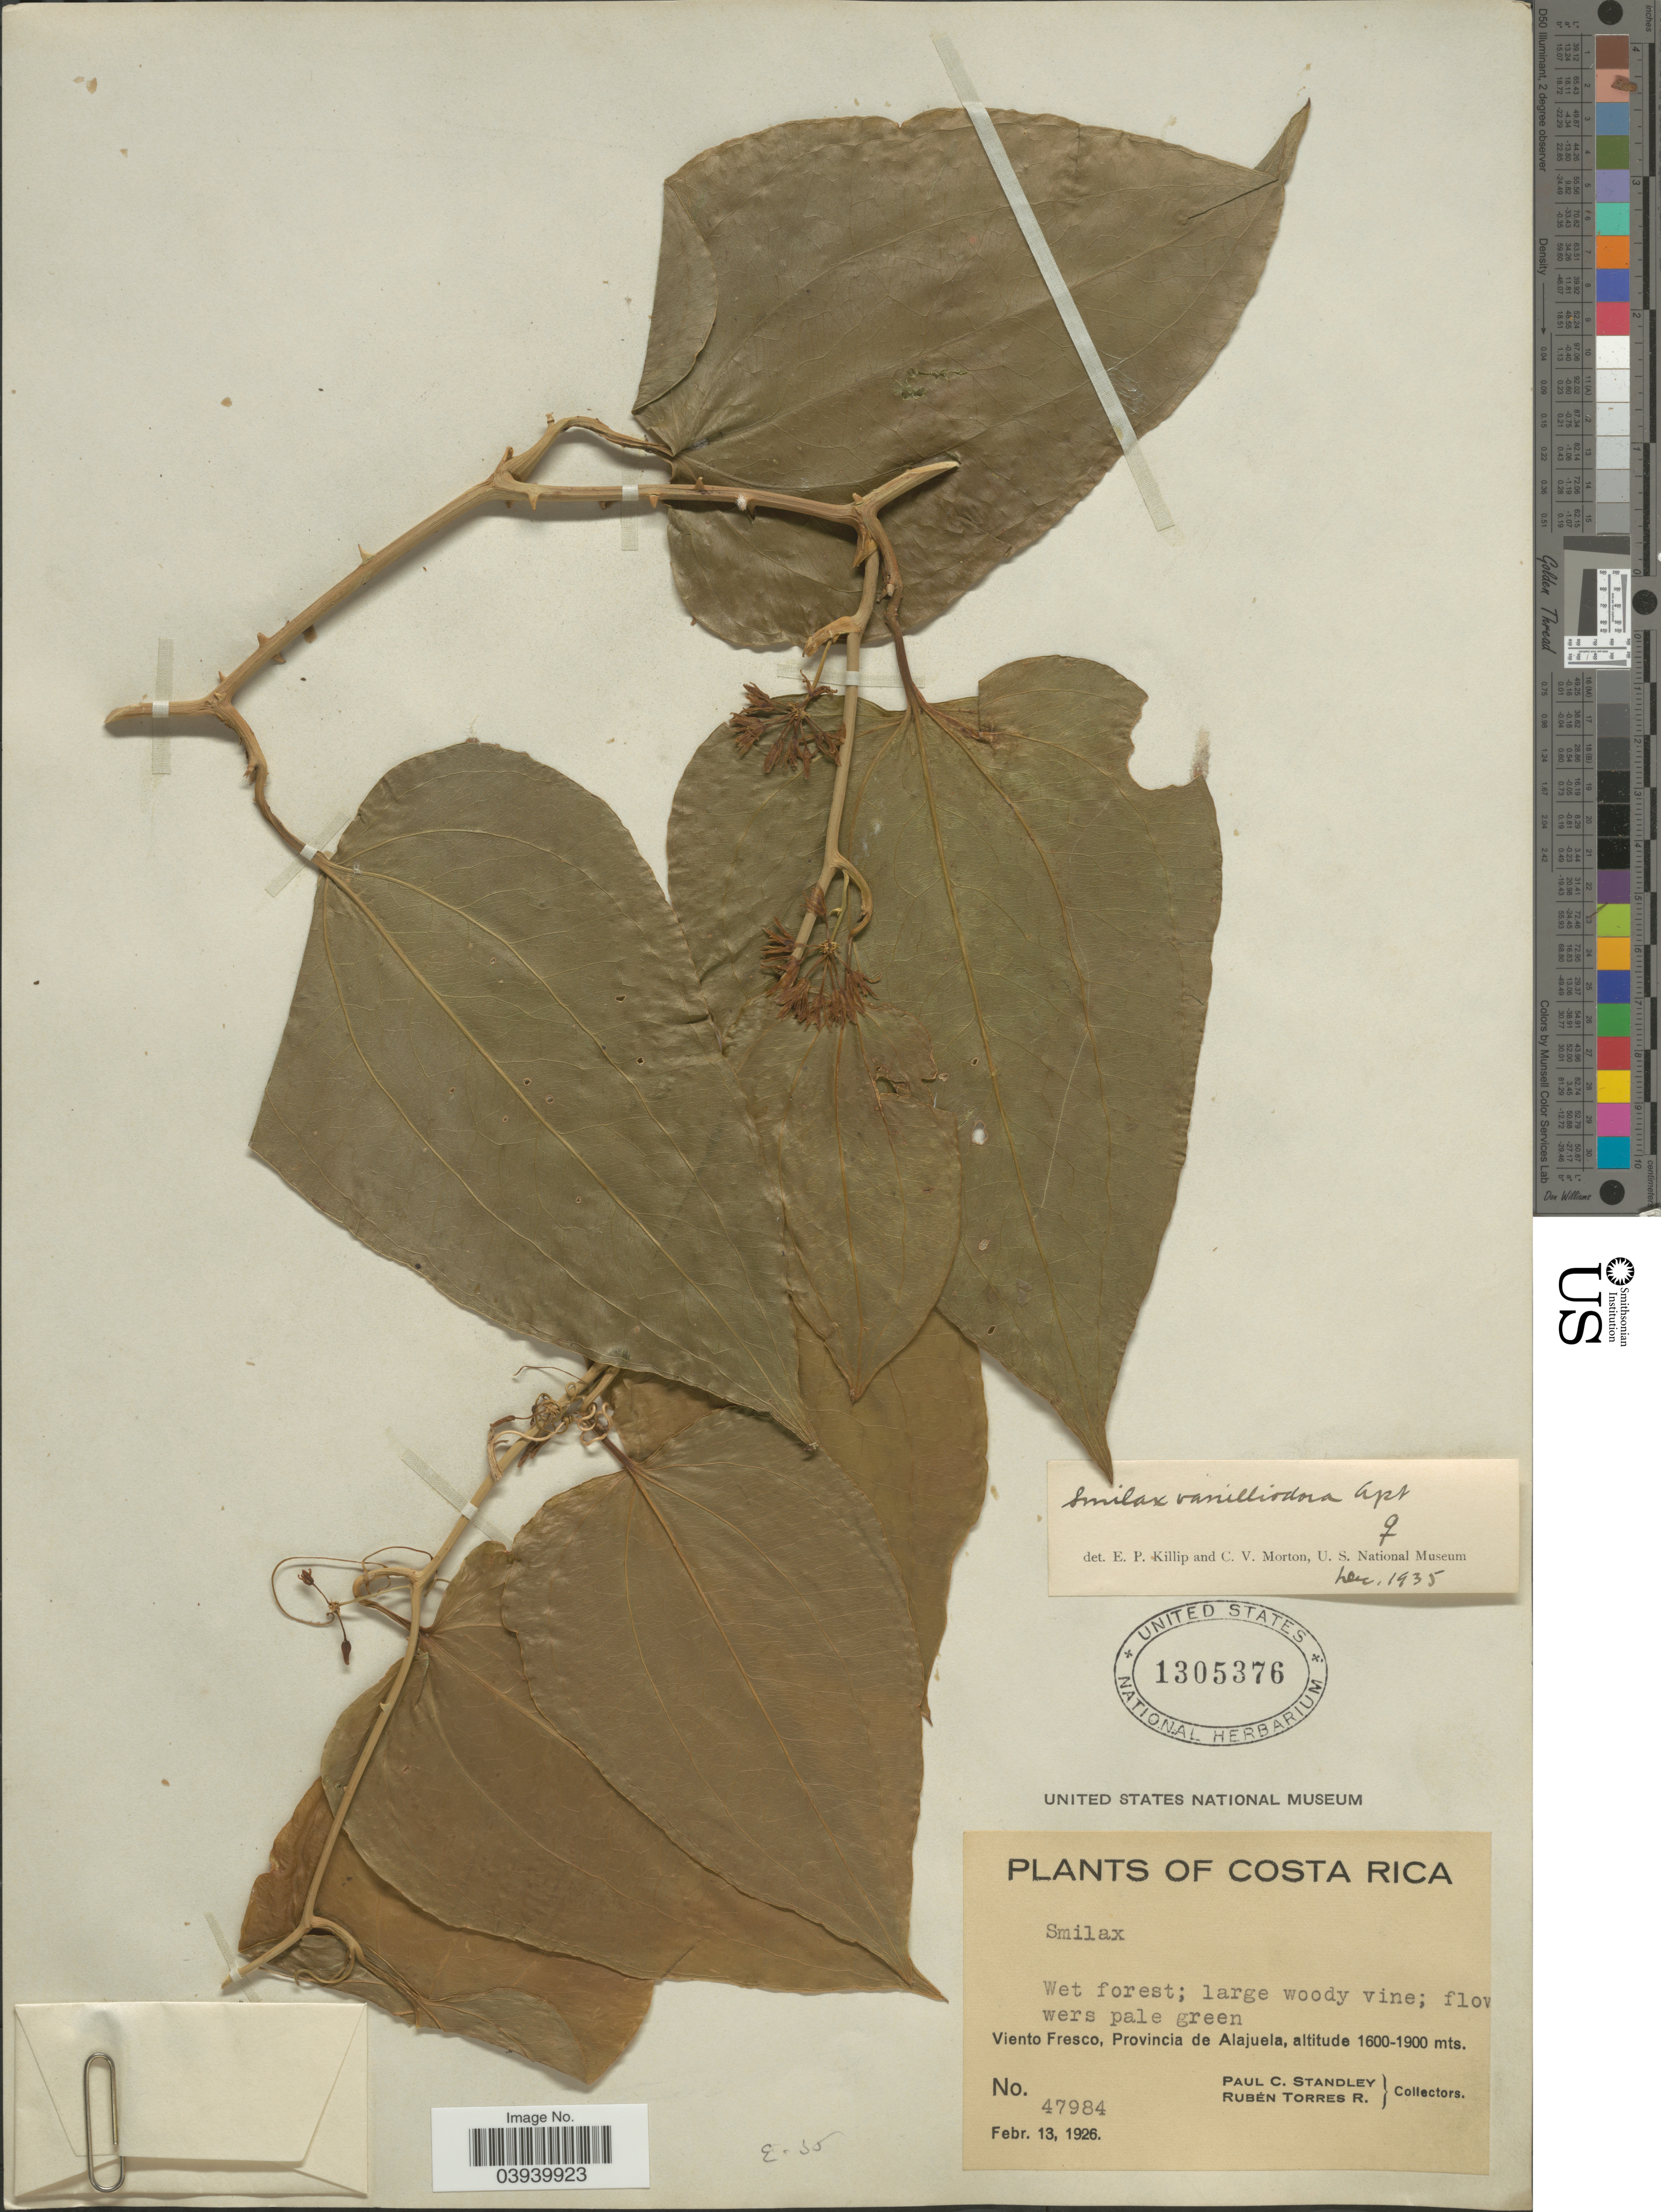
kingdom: Plantae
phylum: Tracheophyta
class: Liliopsida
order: Liliales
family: Smilacaceae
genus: Smilax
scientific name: Smilax vanilliodora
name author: F.W. Apt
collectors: P. C. Standley & R. Torres Rojas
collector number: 47984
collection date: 1926-02-13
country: Costa Rica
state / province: Alajuela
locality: Viento Fresco.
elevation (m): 1600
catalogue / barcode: US 1305376